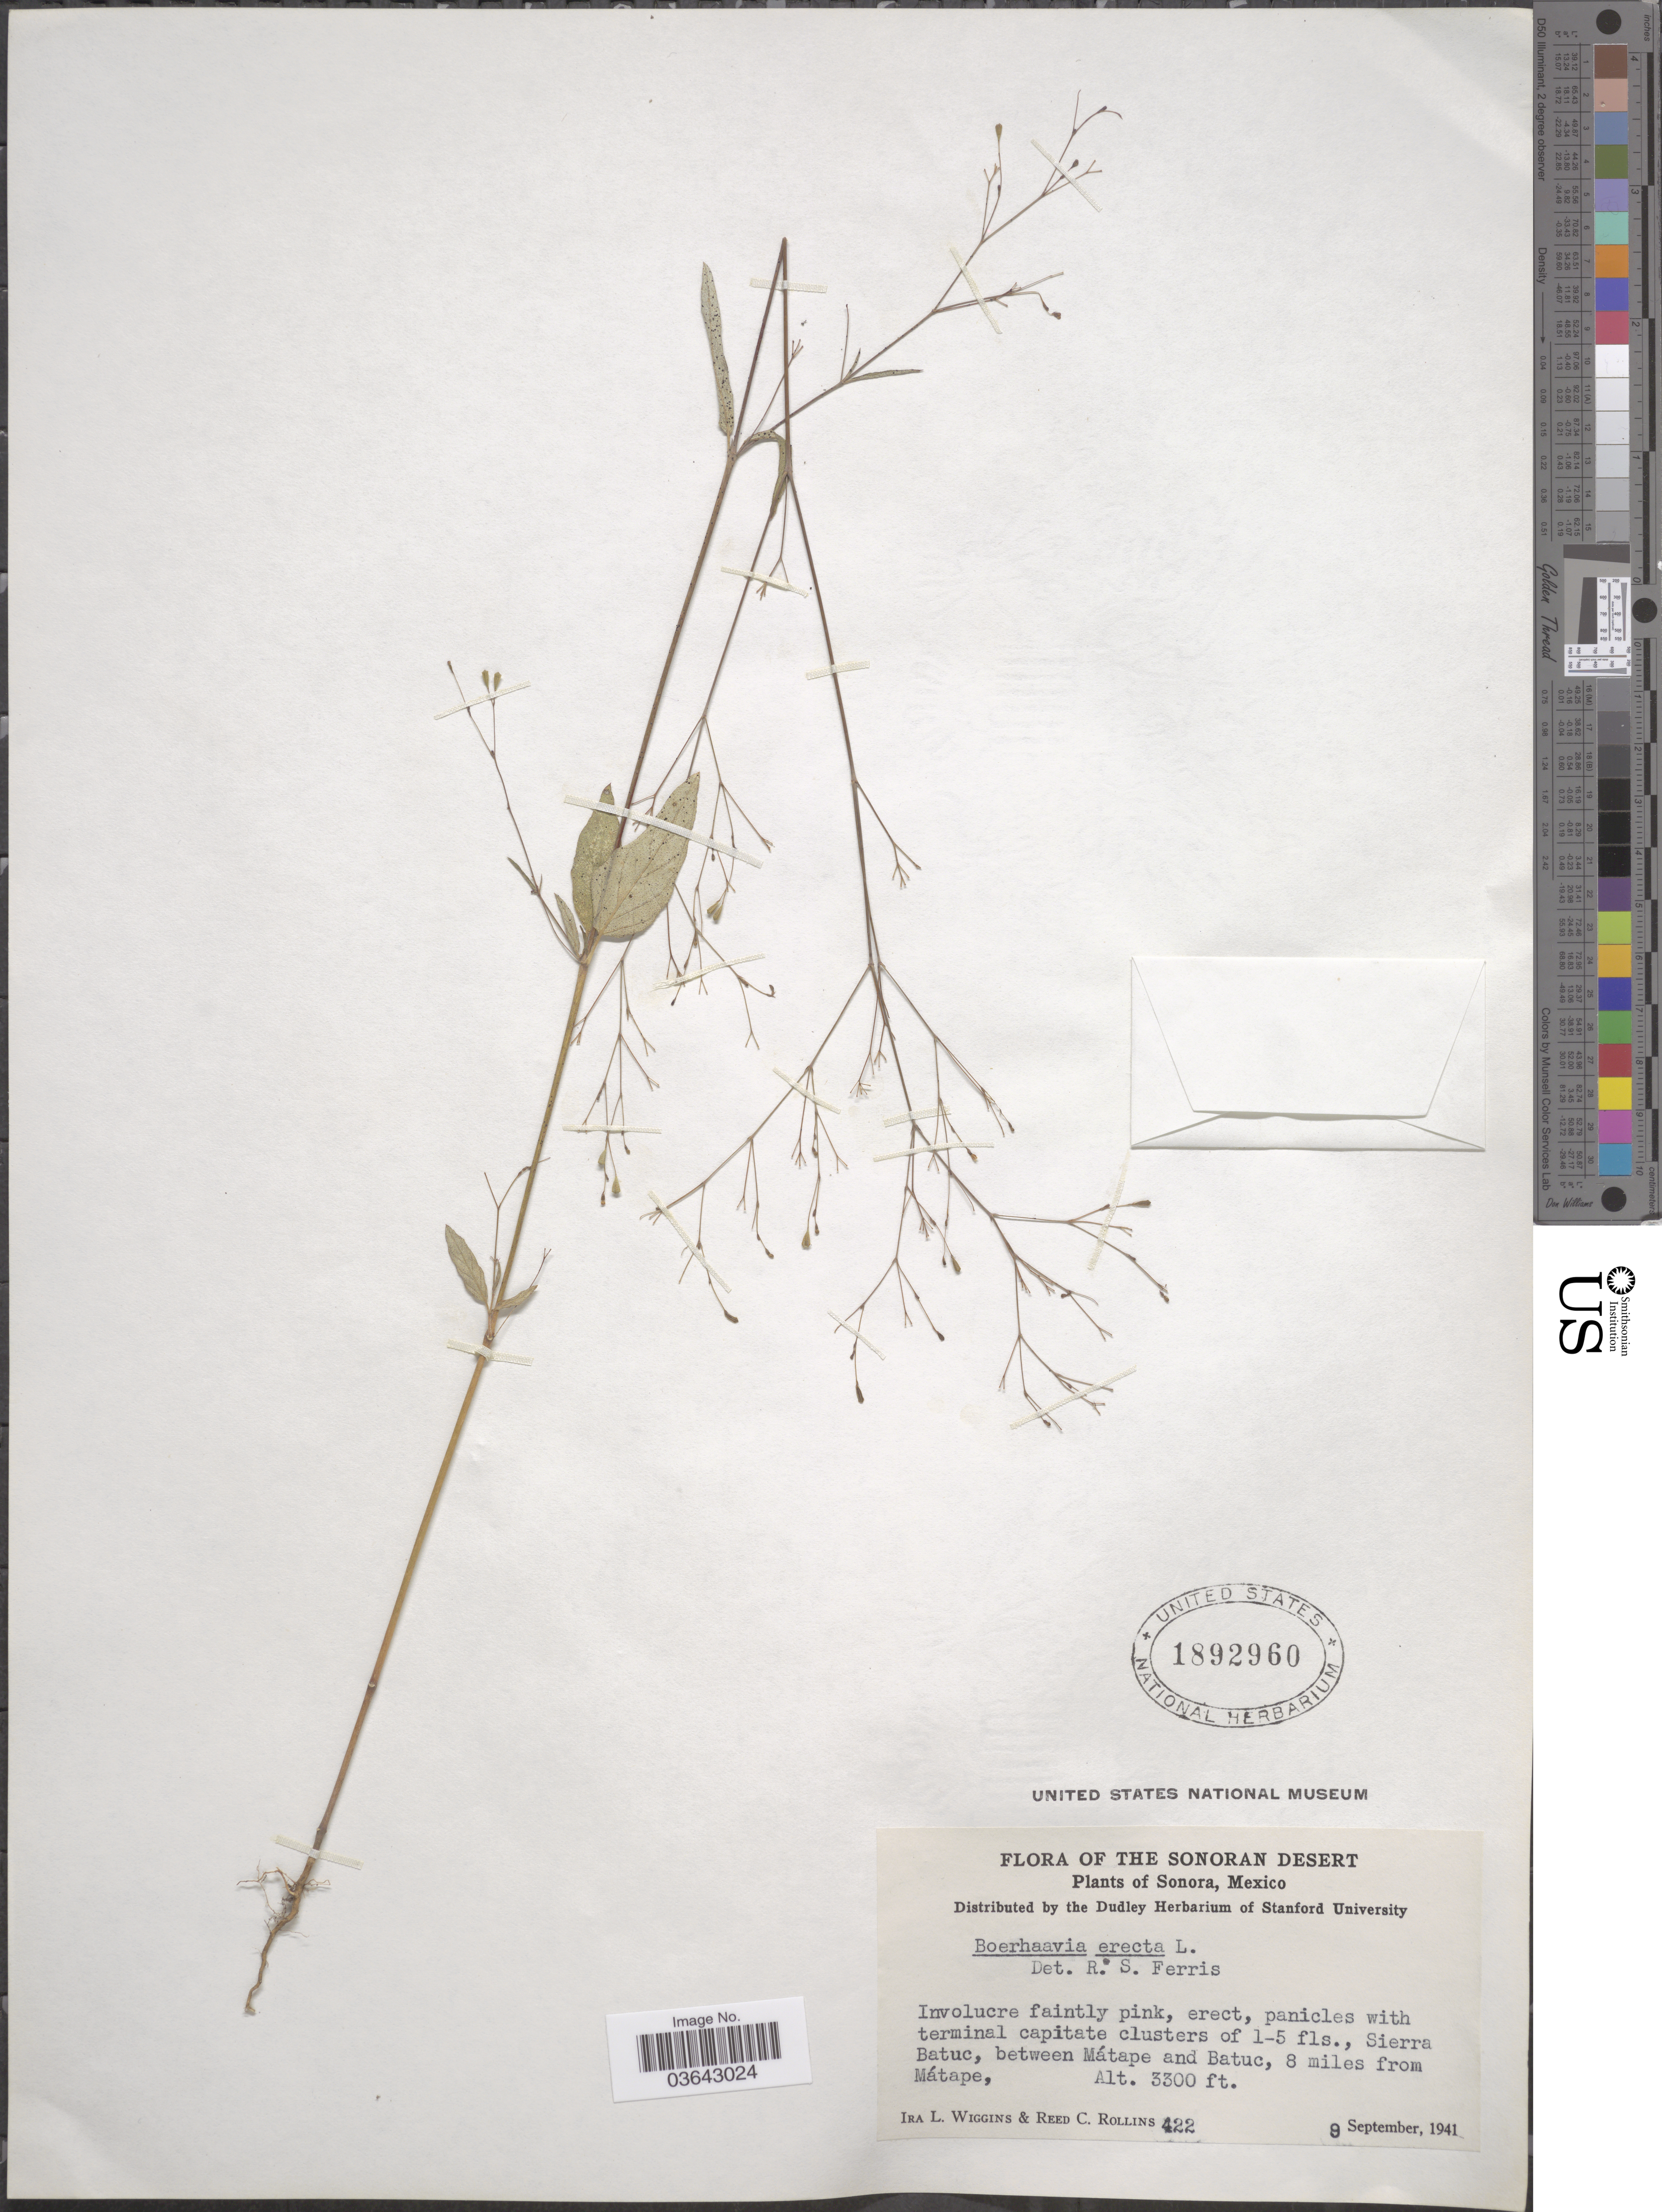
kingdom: Plantae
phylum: Tracheophyta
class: Magnoliopsida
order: Caryophyllales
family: Nyctaginaceae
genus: Boerhavia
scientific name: Boerhavia erecta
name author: L.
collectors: I. L. Wiggins & R. C. Rollins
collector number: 422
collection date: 1941-09-09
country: Mexico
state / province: Sonora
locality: The Sonoran Desert. Sierra Batuc, between Mátape and Batuc, 8 miles from Mátape.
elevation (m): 1006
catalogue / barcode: US 1892960